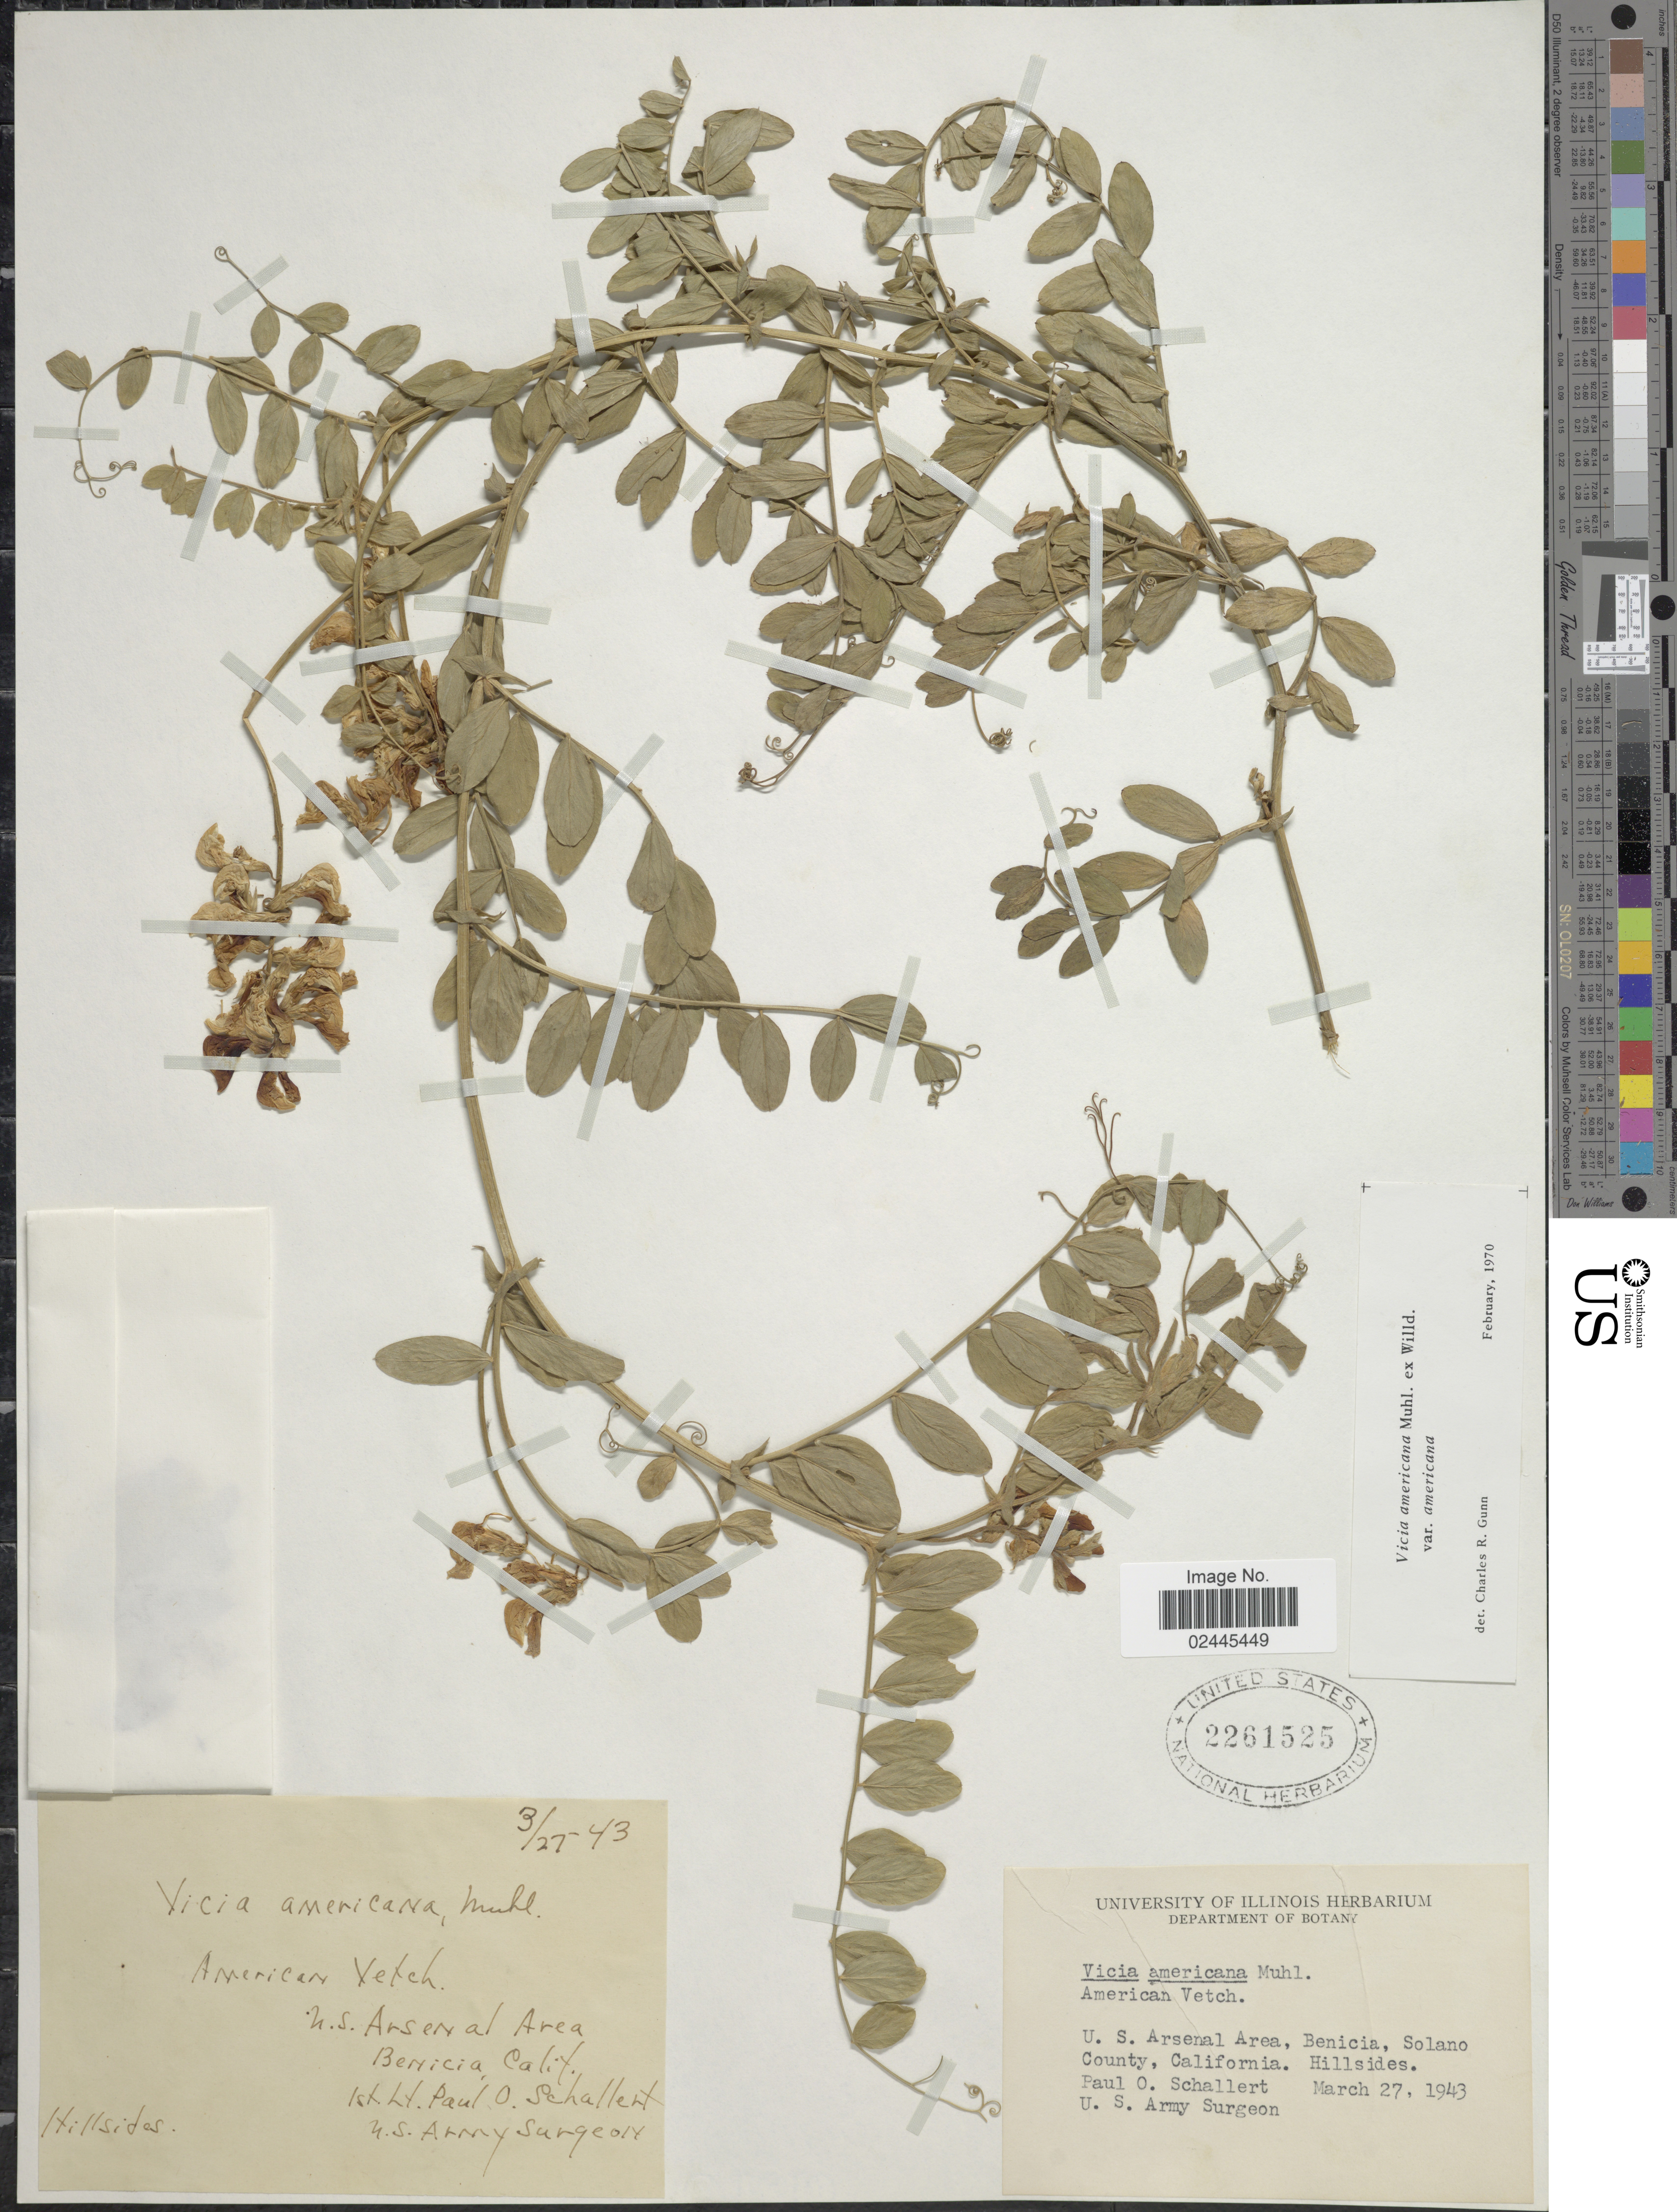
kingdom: Plantae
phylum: Tracheophyta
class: Magnoliopsida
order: Fabales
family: Fabaceae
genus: Vicia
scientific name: Vicia americana var. americana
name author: Muhl. ex Willd.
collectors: P. Schallert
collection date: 1943-03-27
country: United States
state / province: California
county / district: Solano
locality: U.S. Arsenal Area, Benicia, Solano County, California. Hillsides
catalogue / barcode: US 2261525